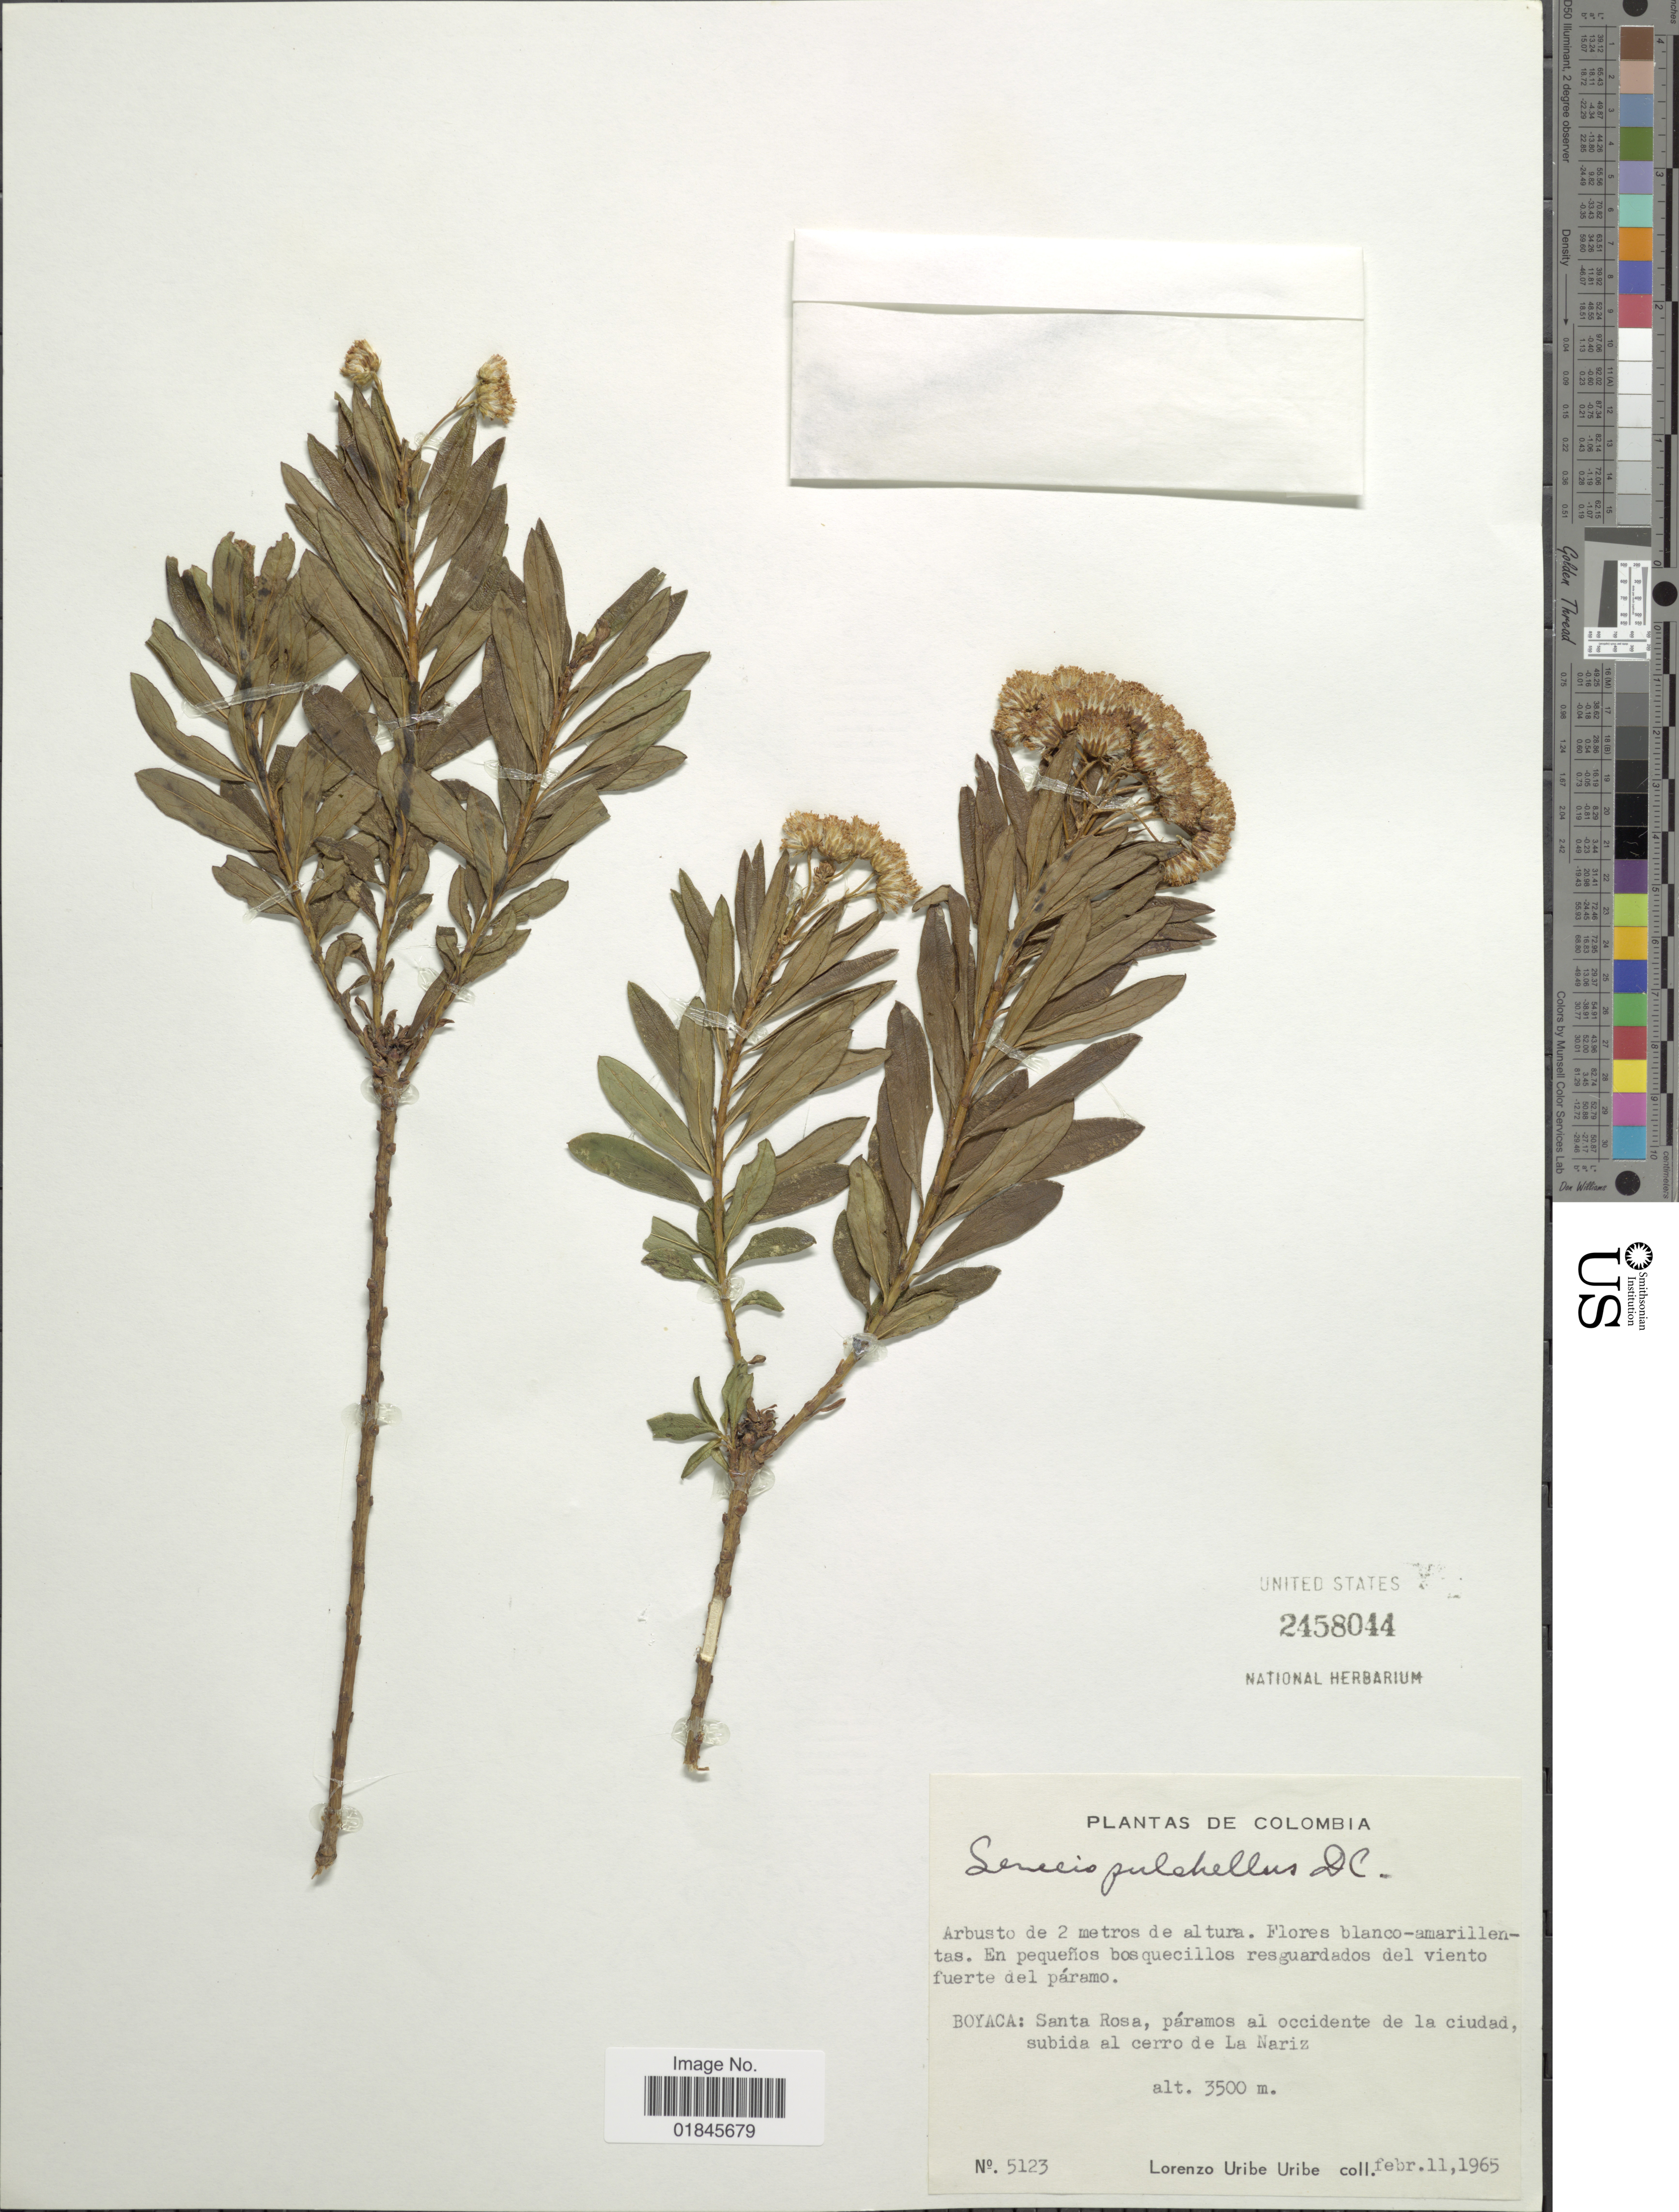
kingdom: Plantae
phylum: Tracheophyta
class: Magnoliopsida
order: Asterales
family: Asteraceae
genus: Pentacalia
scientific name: Pentacalia pulchella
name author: (Kunth) Cuatrec.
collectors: L. Uribe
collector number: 5123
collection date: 1965-02-11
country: Colombia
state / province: Boyacá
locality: Santa Rosa, páramos al occidente de la ciudad, subida al cerro de La Nariz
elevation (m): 3500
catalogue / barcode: US 2458044